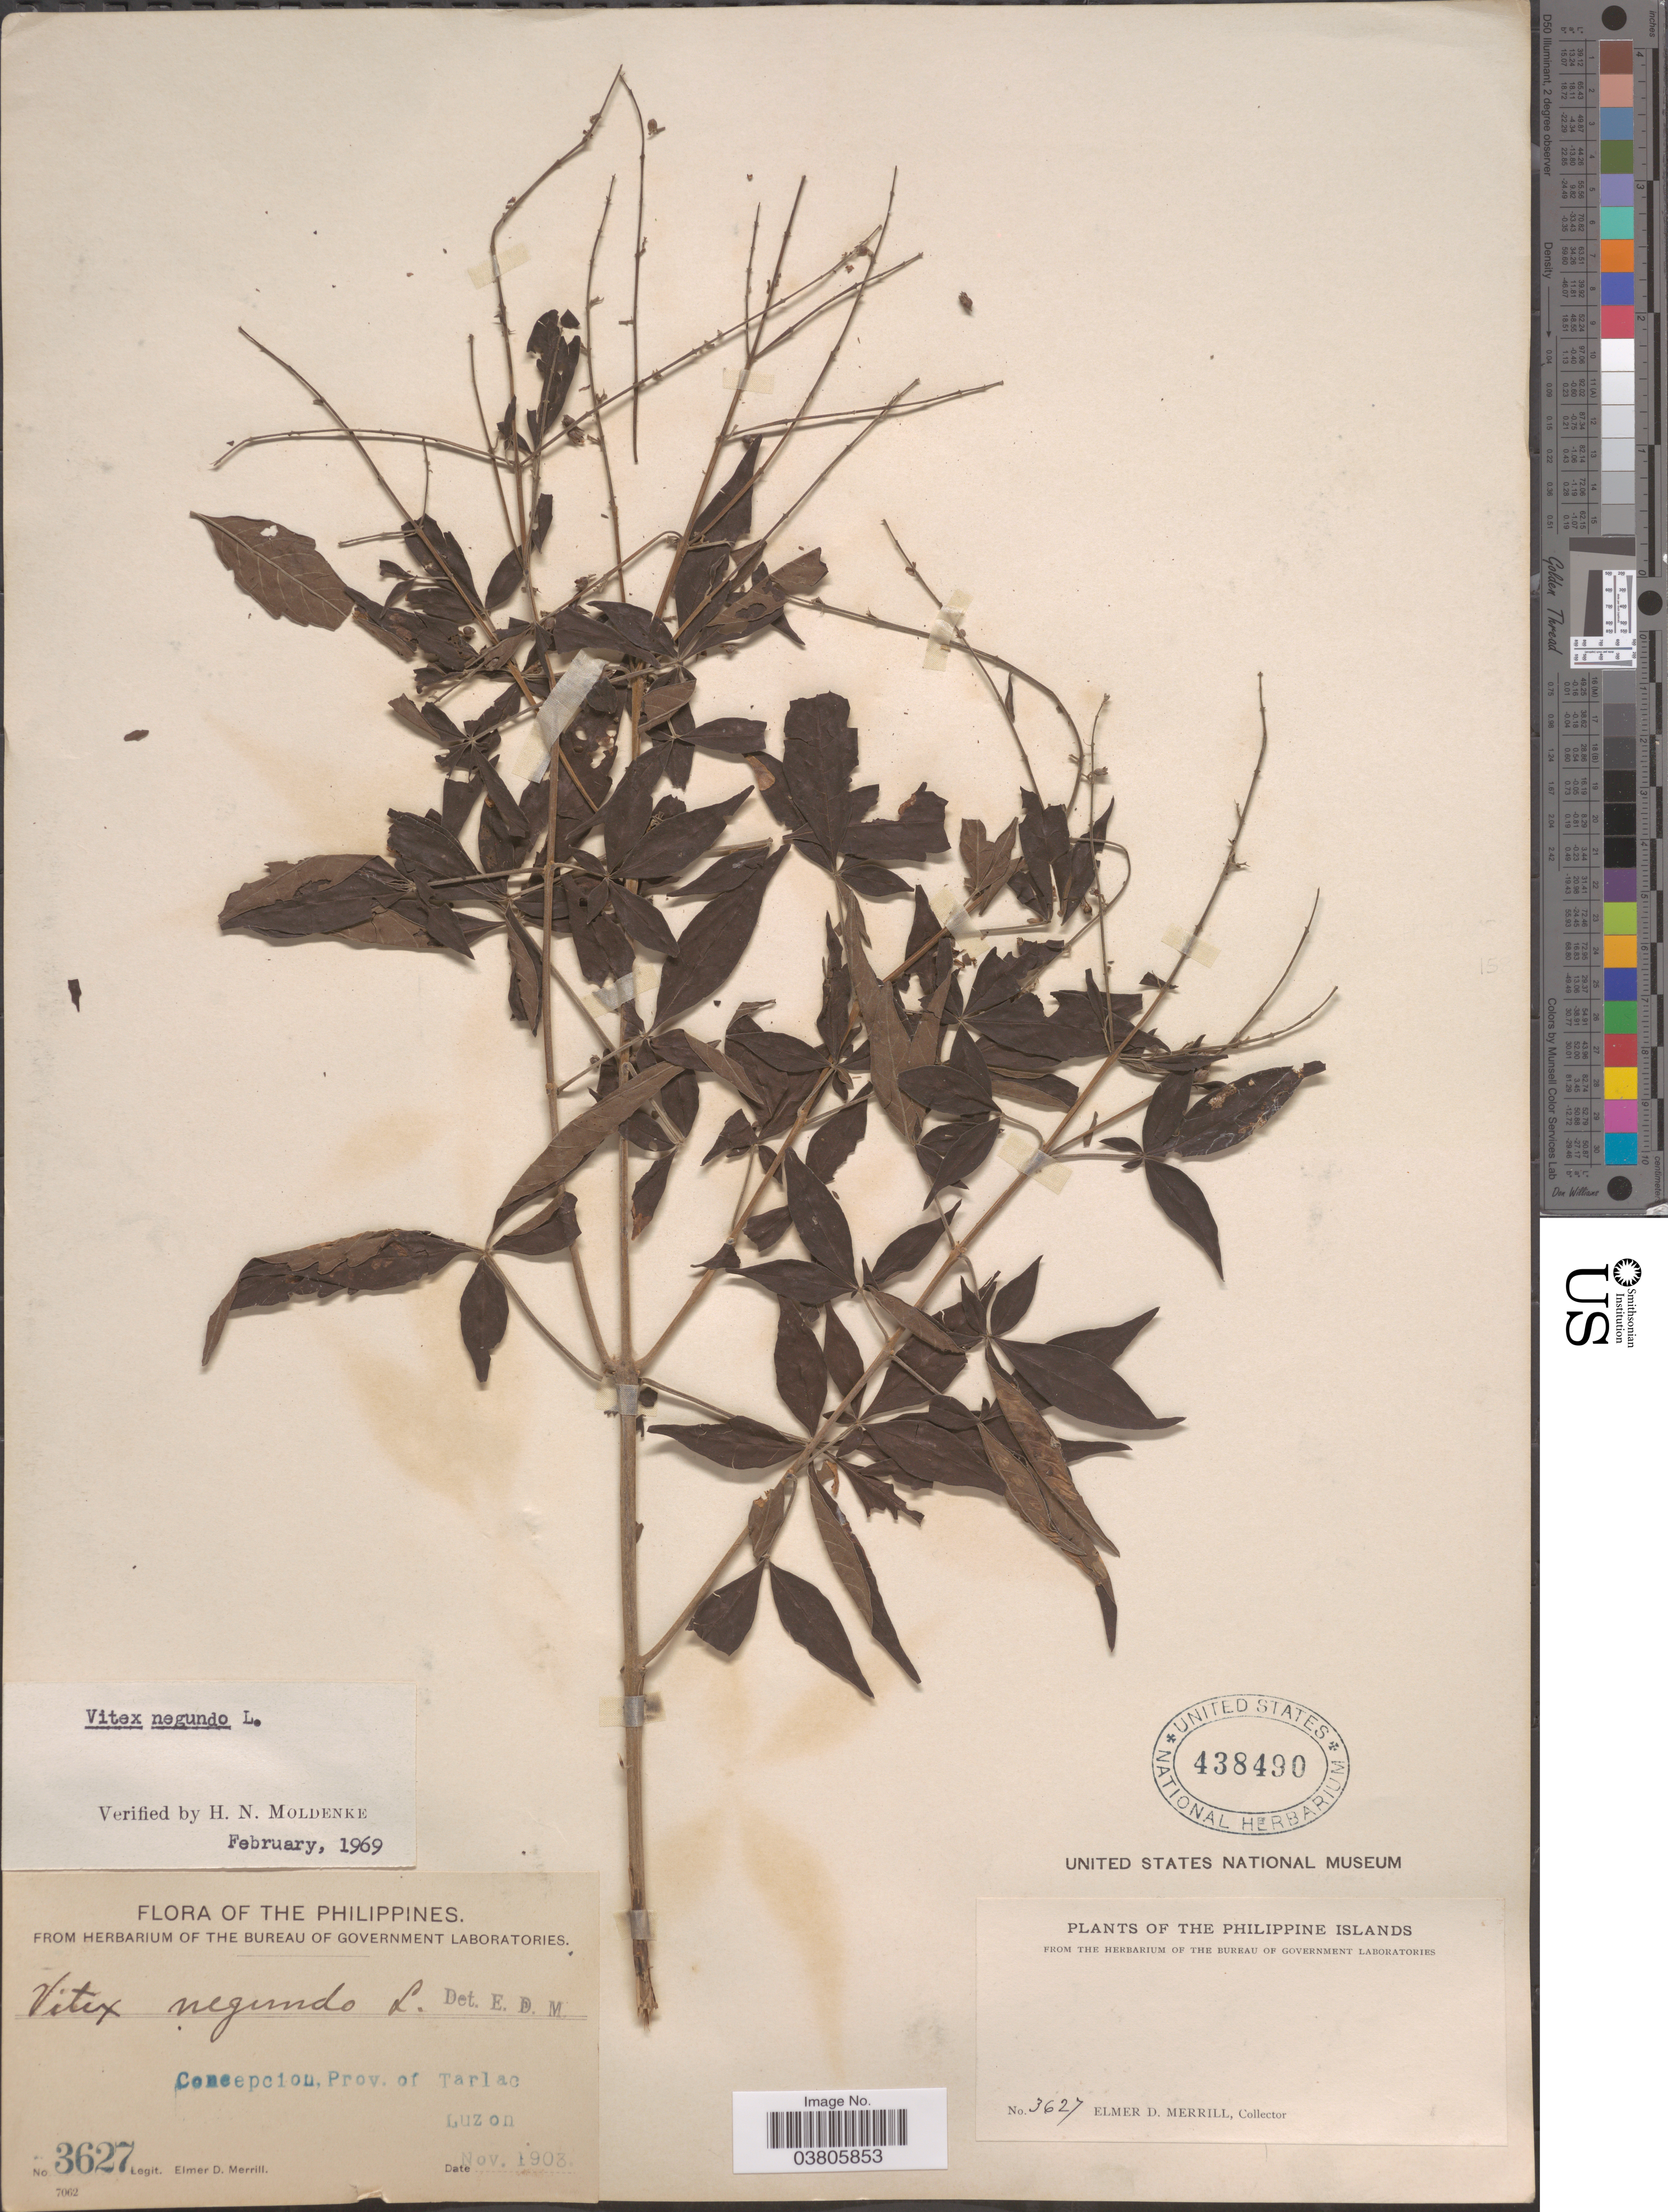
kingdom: Plantae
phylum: Tracheophyta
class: Magnoliopsida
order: Lamiales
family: Lamiaceae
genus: Vitex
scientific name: Vitex negundo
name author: L.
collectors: E. D. Merrill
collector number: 3627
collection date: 1903-11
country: Philippines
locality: Philippine Islands. Concepcion, Prov. of Tarlac, Luzon.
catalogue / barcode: US 438490